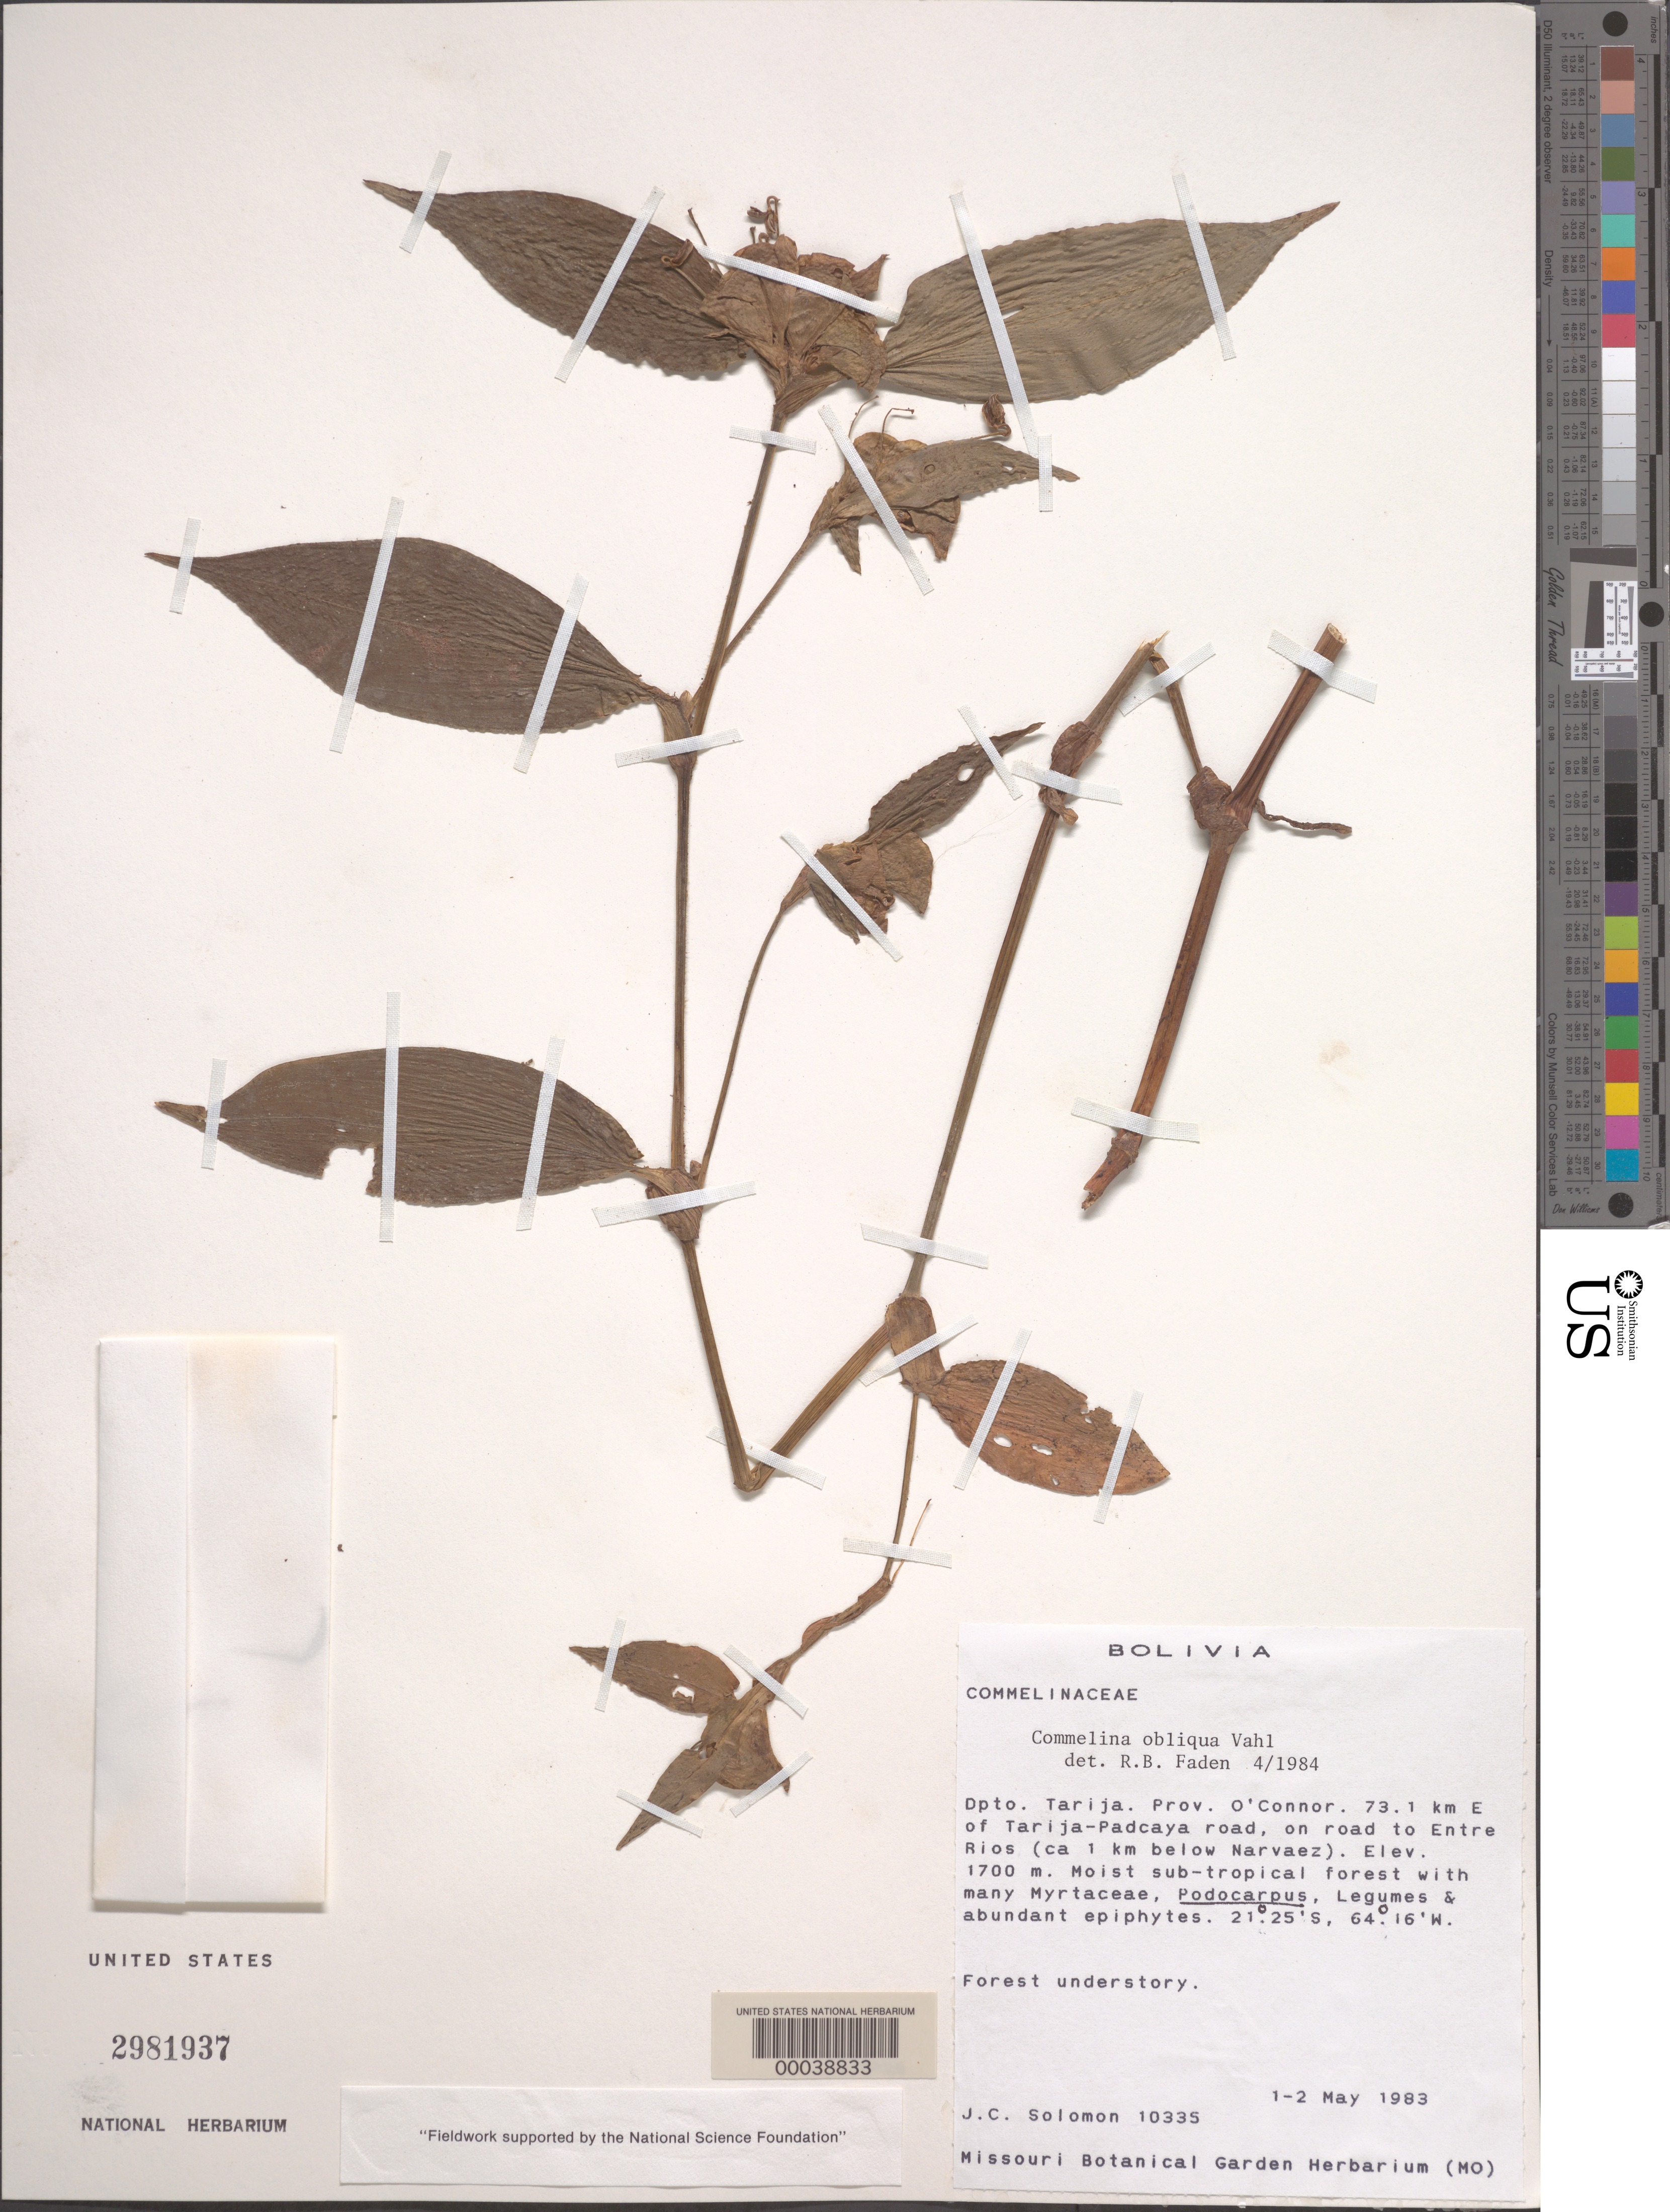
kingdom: Plantae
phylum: Tracheophyta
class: Liliopsida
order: Commelinales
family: Commelinaceae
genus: Commelina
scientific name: Commelina obliqua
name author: Vahl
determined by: Faden, Robert B., (US), Smithsonian Institution - National Museum of Natural History (UNITED STATES)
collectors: J. C. Solomon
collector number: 10335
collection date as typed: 01 May 1983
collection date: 1983-05-01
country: Bolivia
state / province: Tarija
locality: Below Narvaez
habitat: Moist, subtropical forest; forest understory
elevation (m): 1700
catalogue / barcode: US 2981937